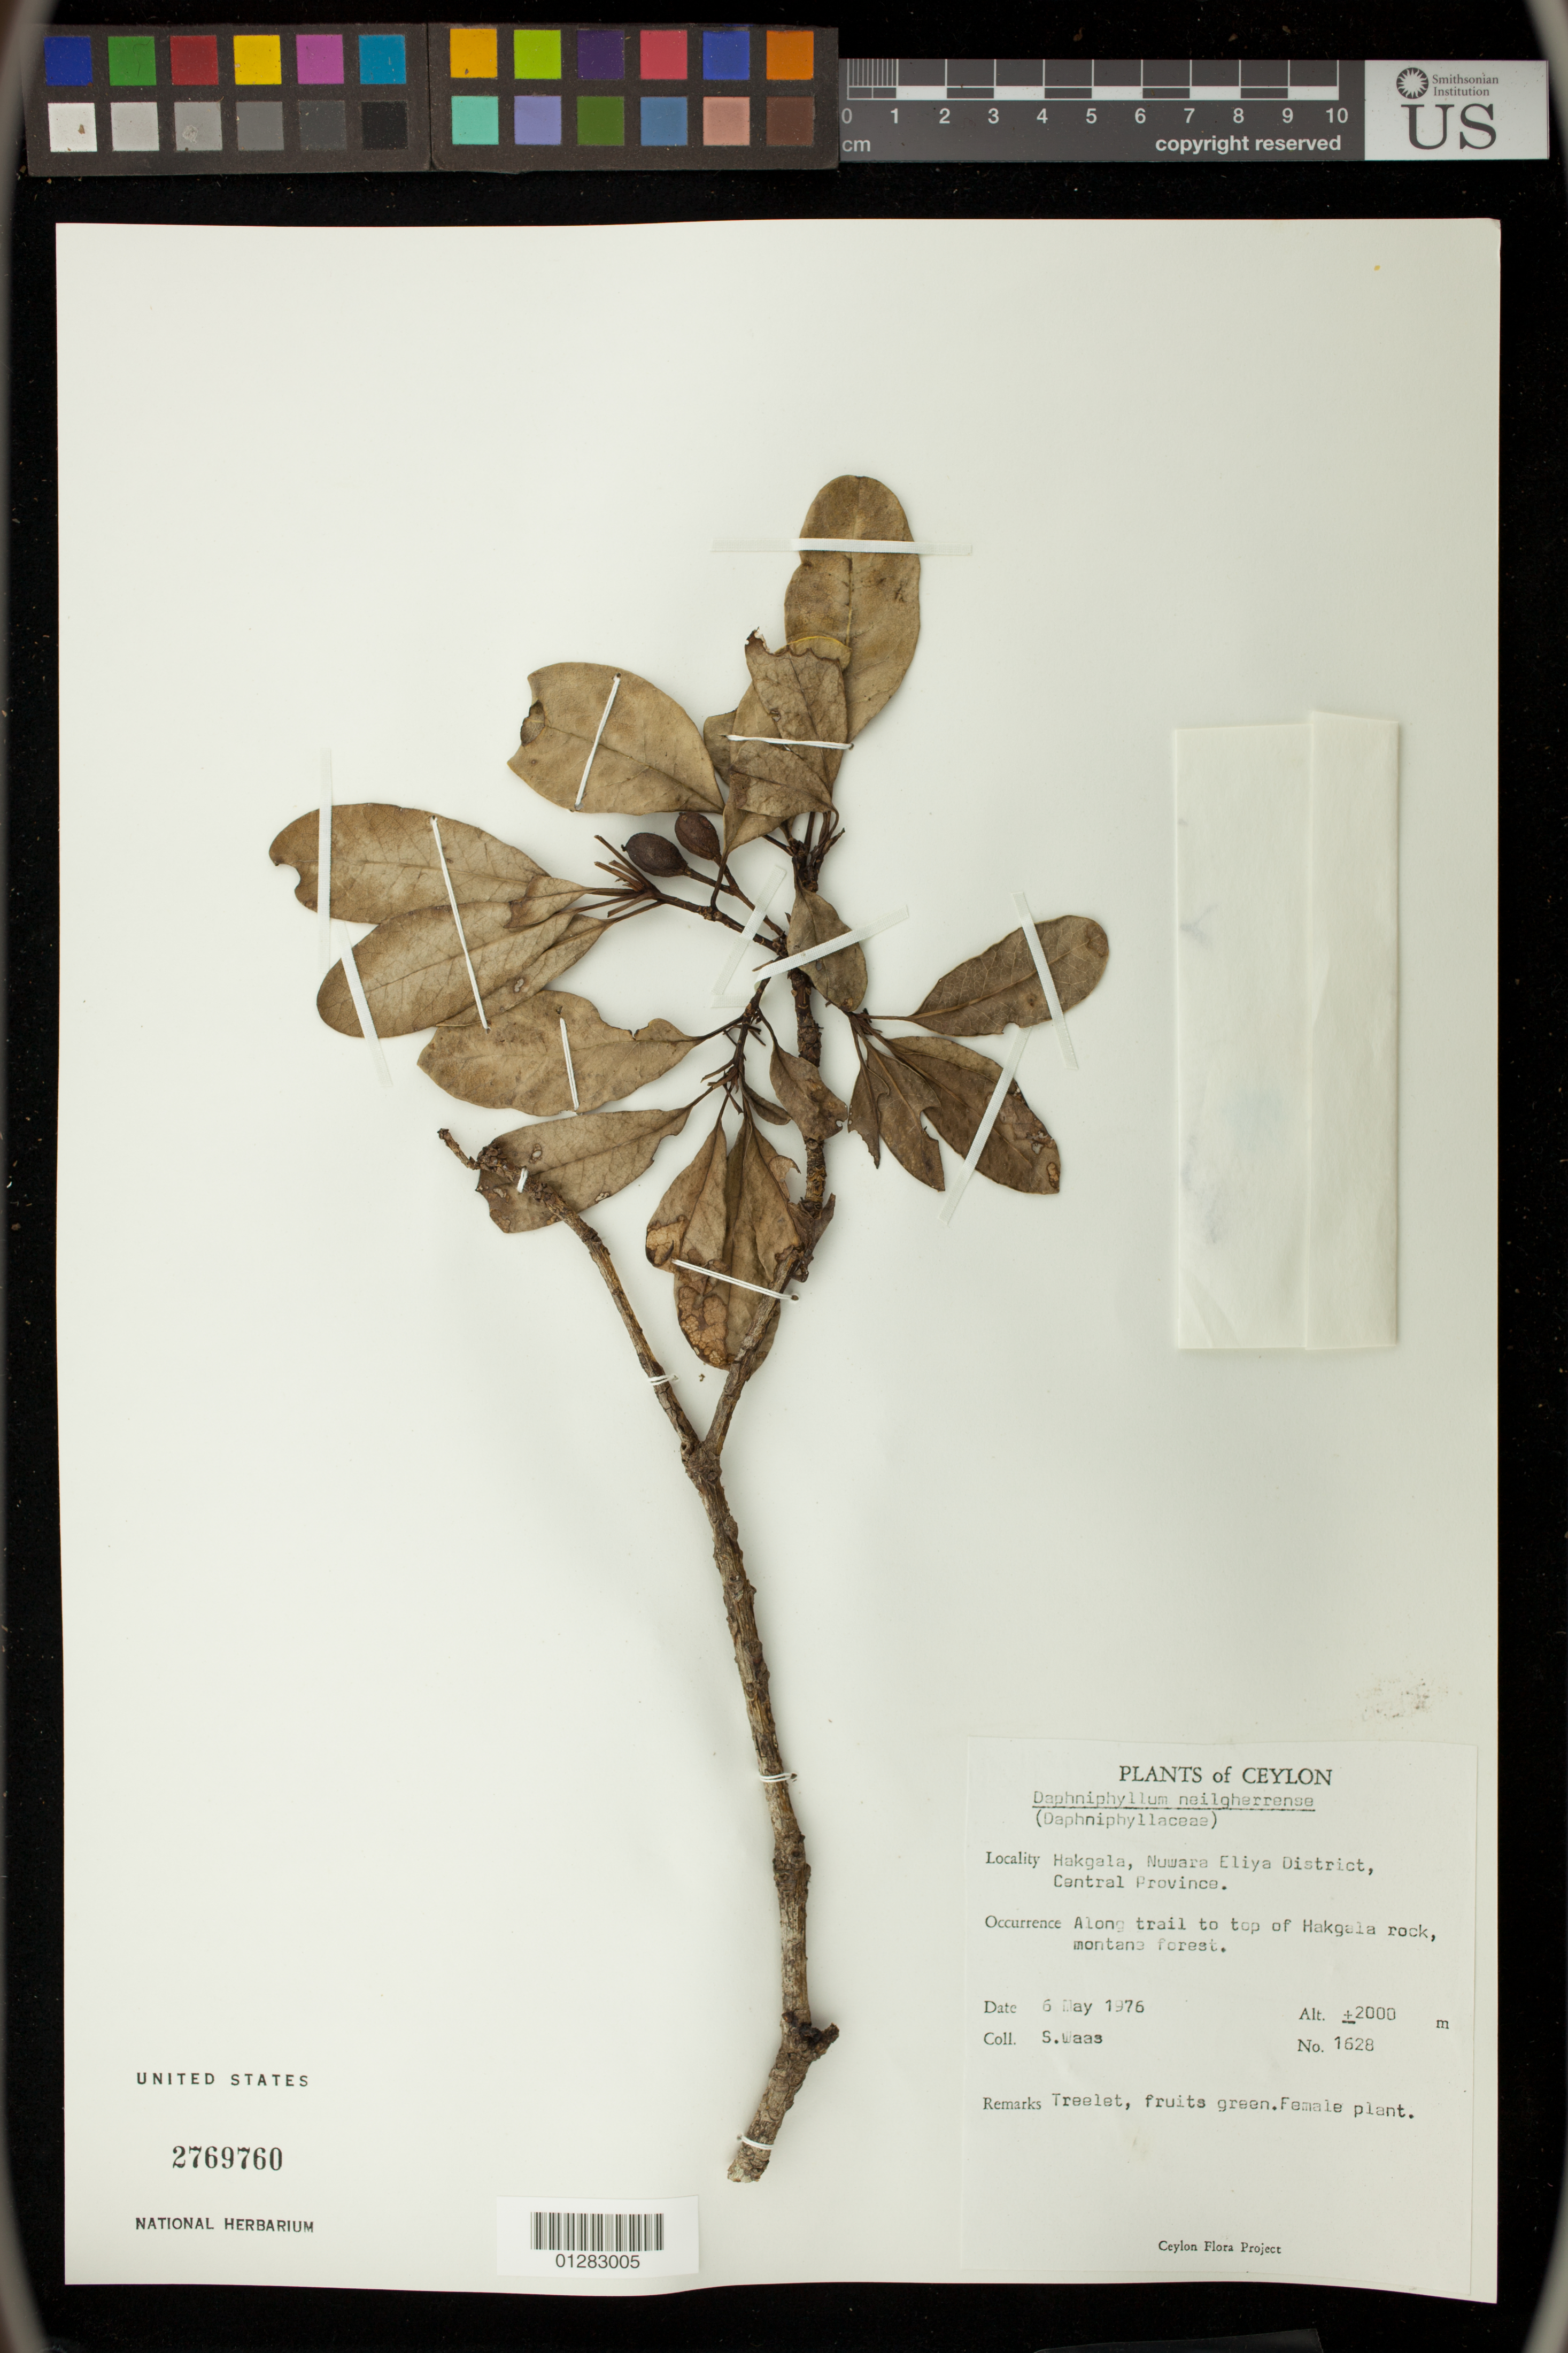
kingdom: Plantae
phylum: Tracheophyta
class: Magnoliopsida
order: Saxifragales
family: Daphniphyllaceae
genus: Daphniphyllum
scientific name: Daphniphyllum glaucescens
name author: Blume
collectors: S. Waas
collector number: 1628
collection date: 1976-05-06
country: Sri Lanka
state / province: Central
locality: Along Tail to top of Hakgala rock, montane forest. Hakgala, Nuwara Eliya District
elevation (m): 610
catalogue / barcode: US 2769760